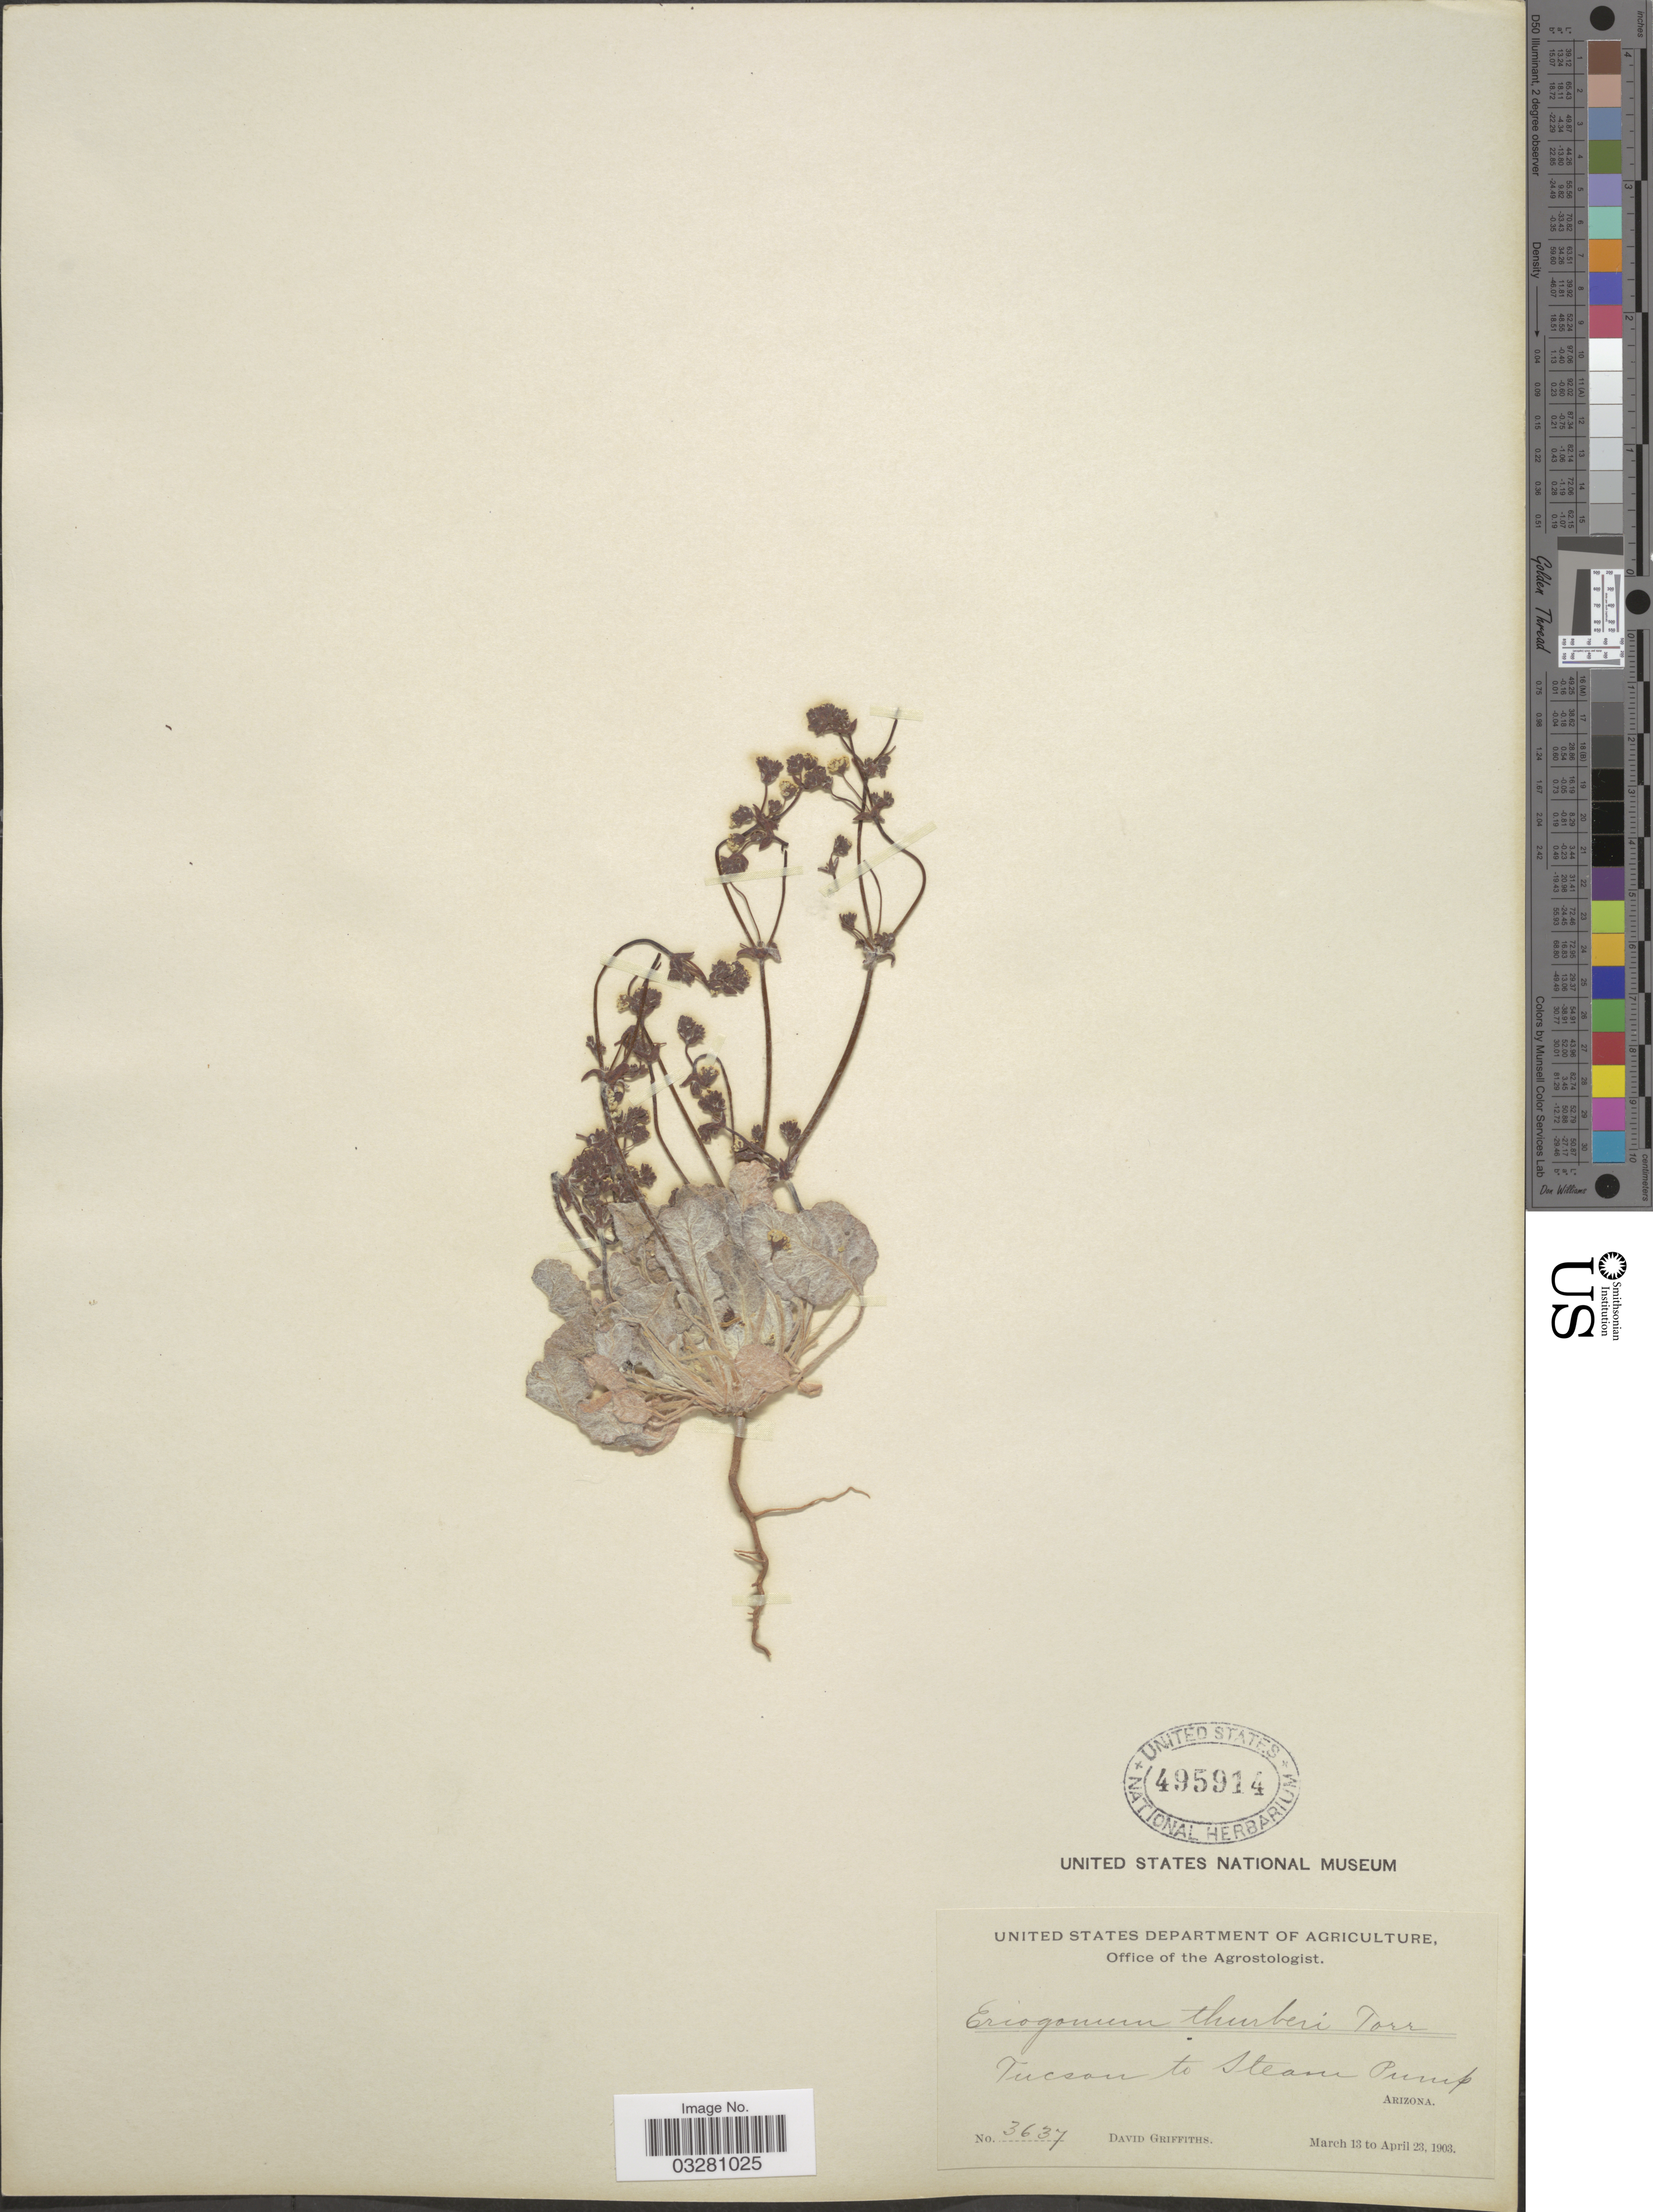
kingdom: Plantae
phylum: Tracheophyta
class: Magnoliopsida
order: Caryophyllales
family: Polygonaceae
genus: Eriogonum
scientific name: Eriogonum thurberi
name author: Torr.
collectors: D. Griffiths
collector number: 3637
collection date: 1903-03-13/1903-04-23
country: United States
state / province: Arizona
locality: Tucson to Steam Pump.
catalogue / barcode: US 495914